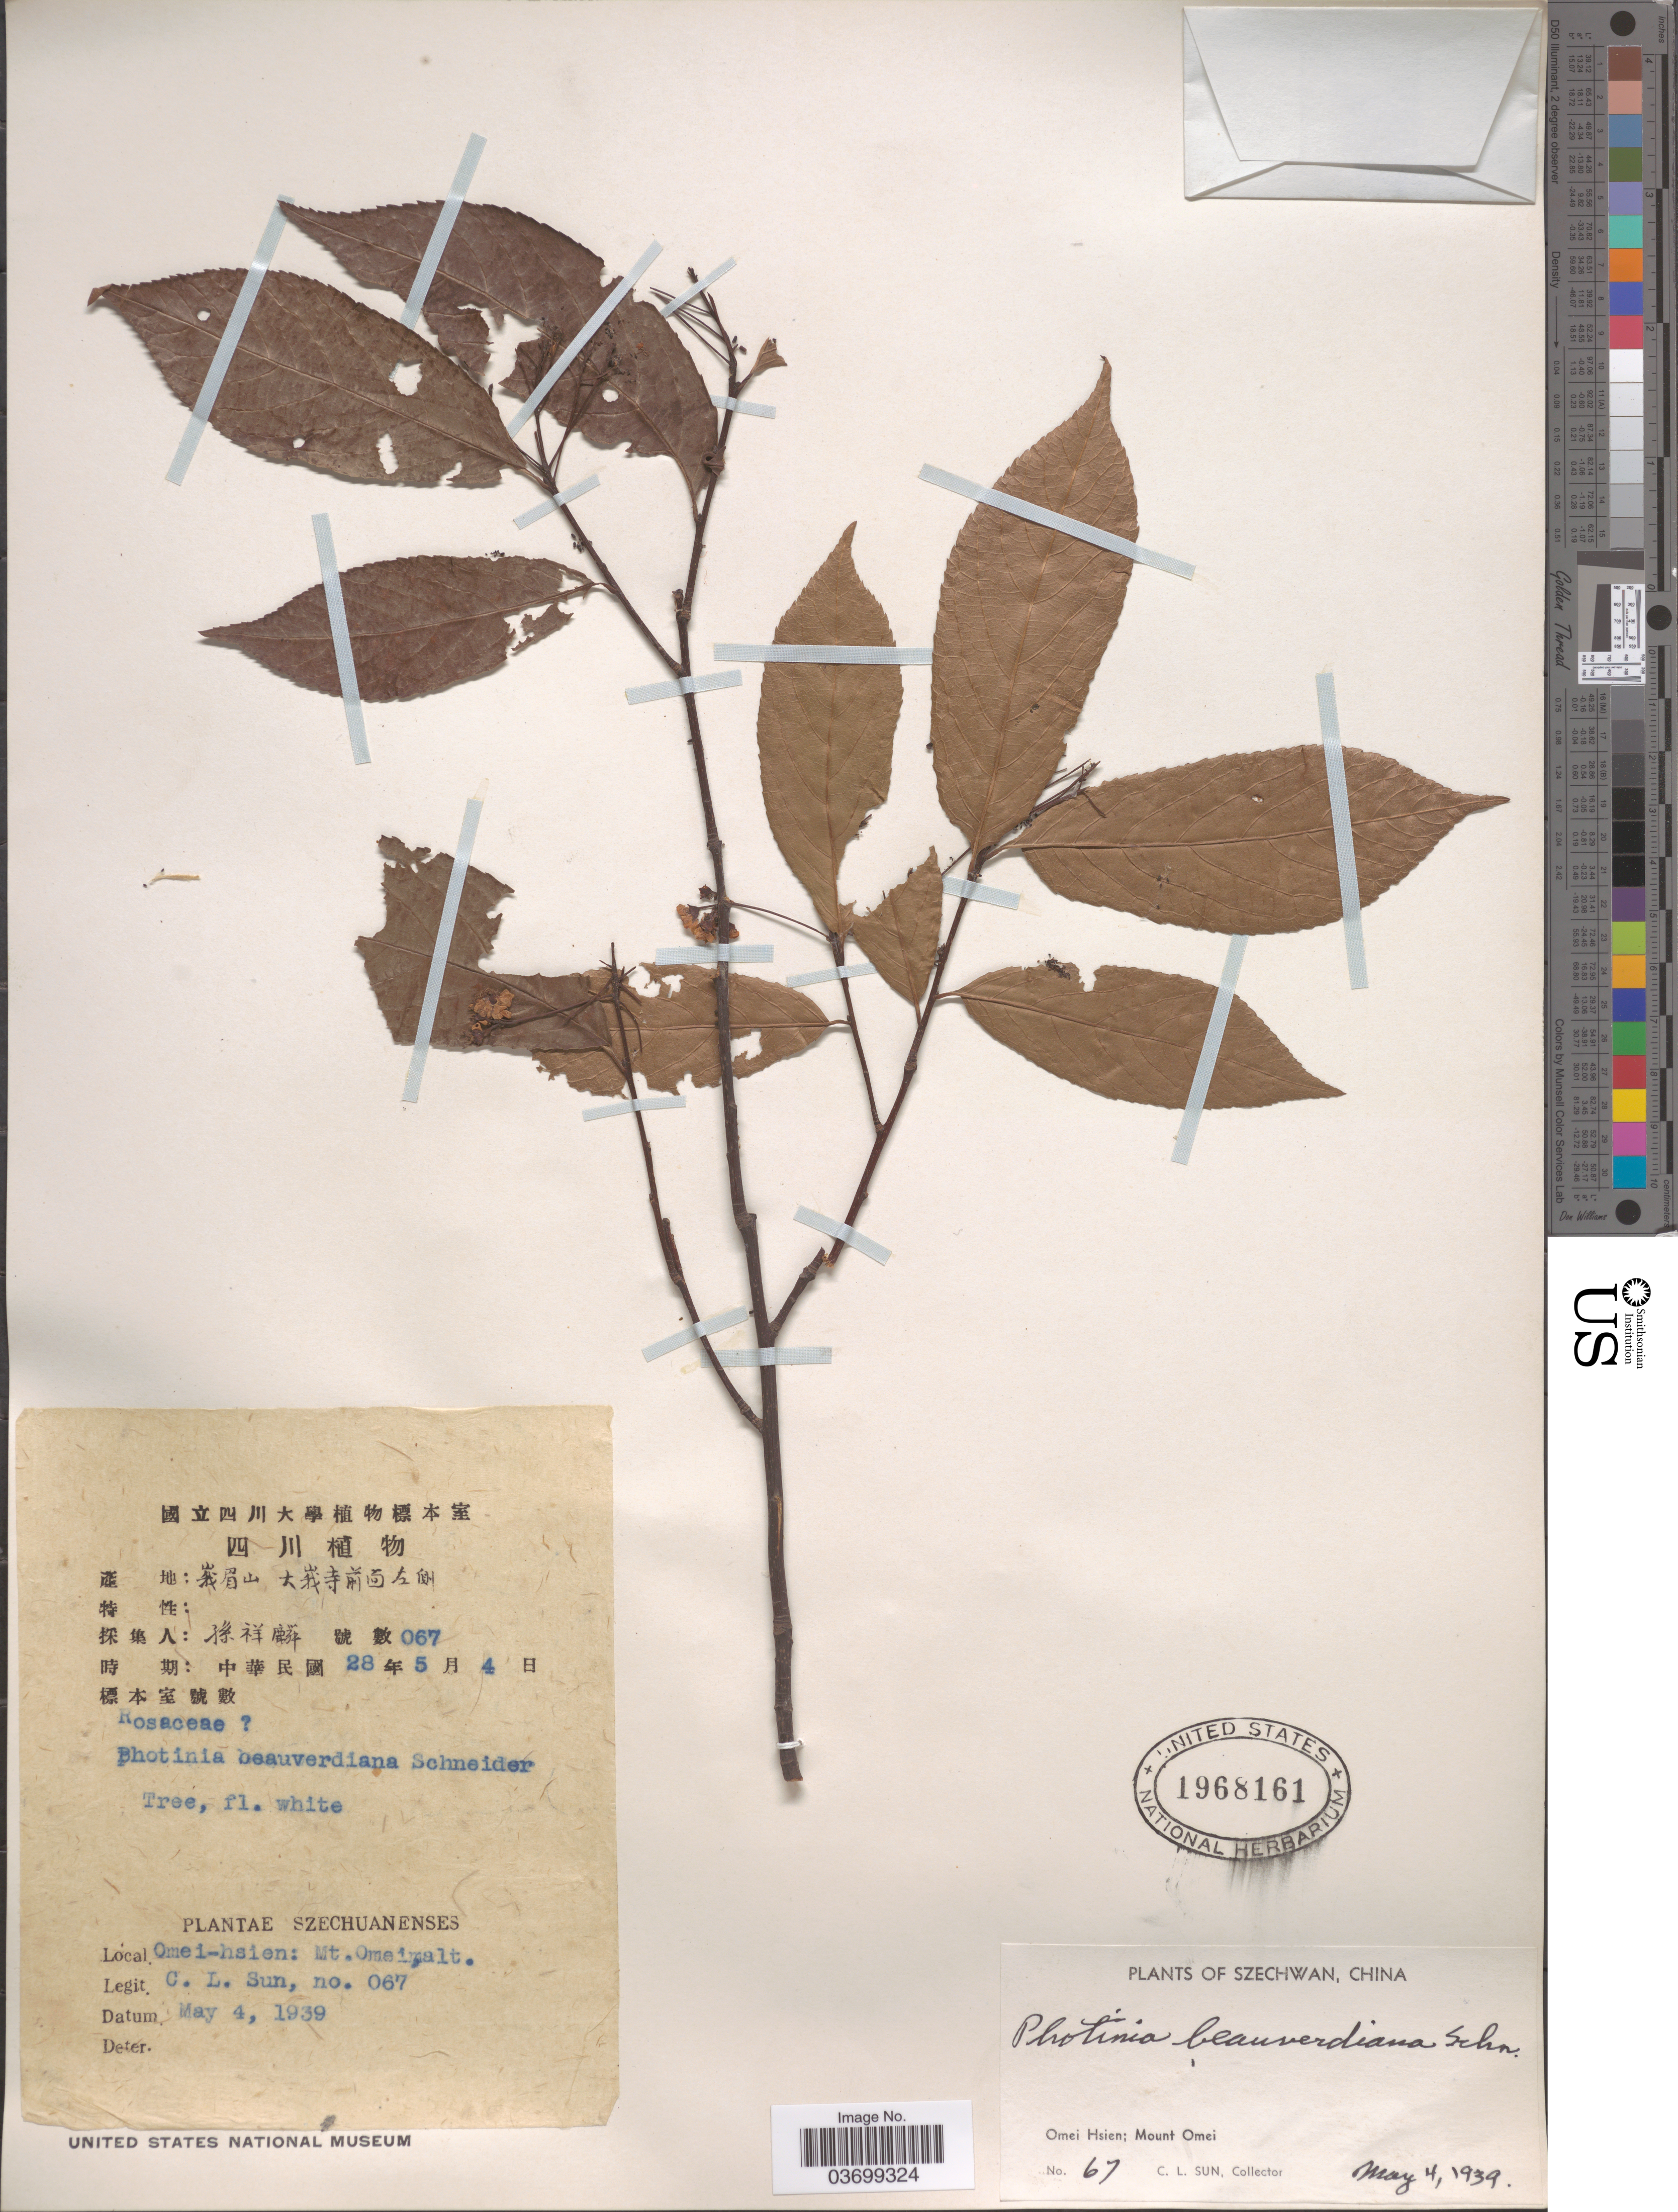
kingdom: Plantae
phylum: Tracheophyta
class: Magnoliopsida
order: Rosales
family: Rosaceae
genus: Photinia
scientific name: Photinia beauverdiana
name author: C.K. Schneid.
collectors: C. Sun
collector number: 67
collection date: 1939-05-04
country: China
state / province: Sichuan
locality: Szechwan. Omei Hsien; Mount Omei.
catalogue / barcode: US 1968161